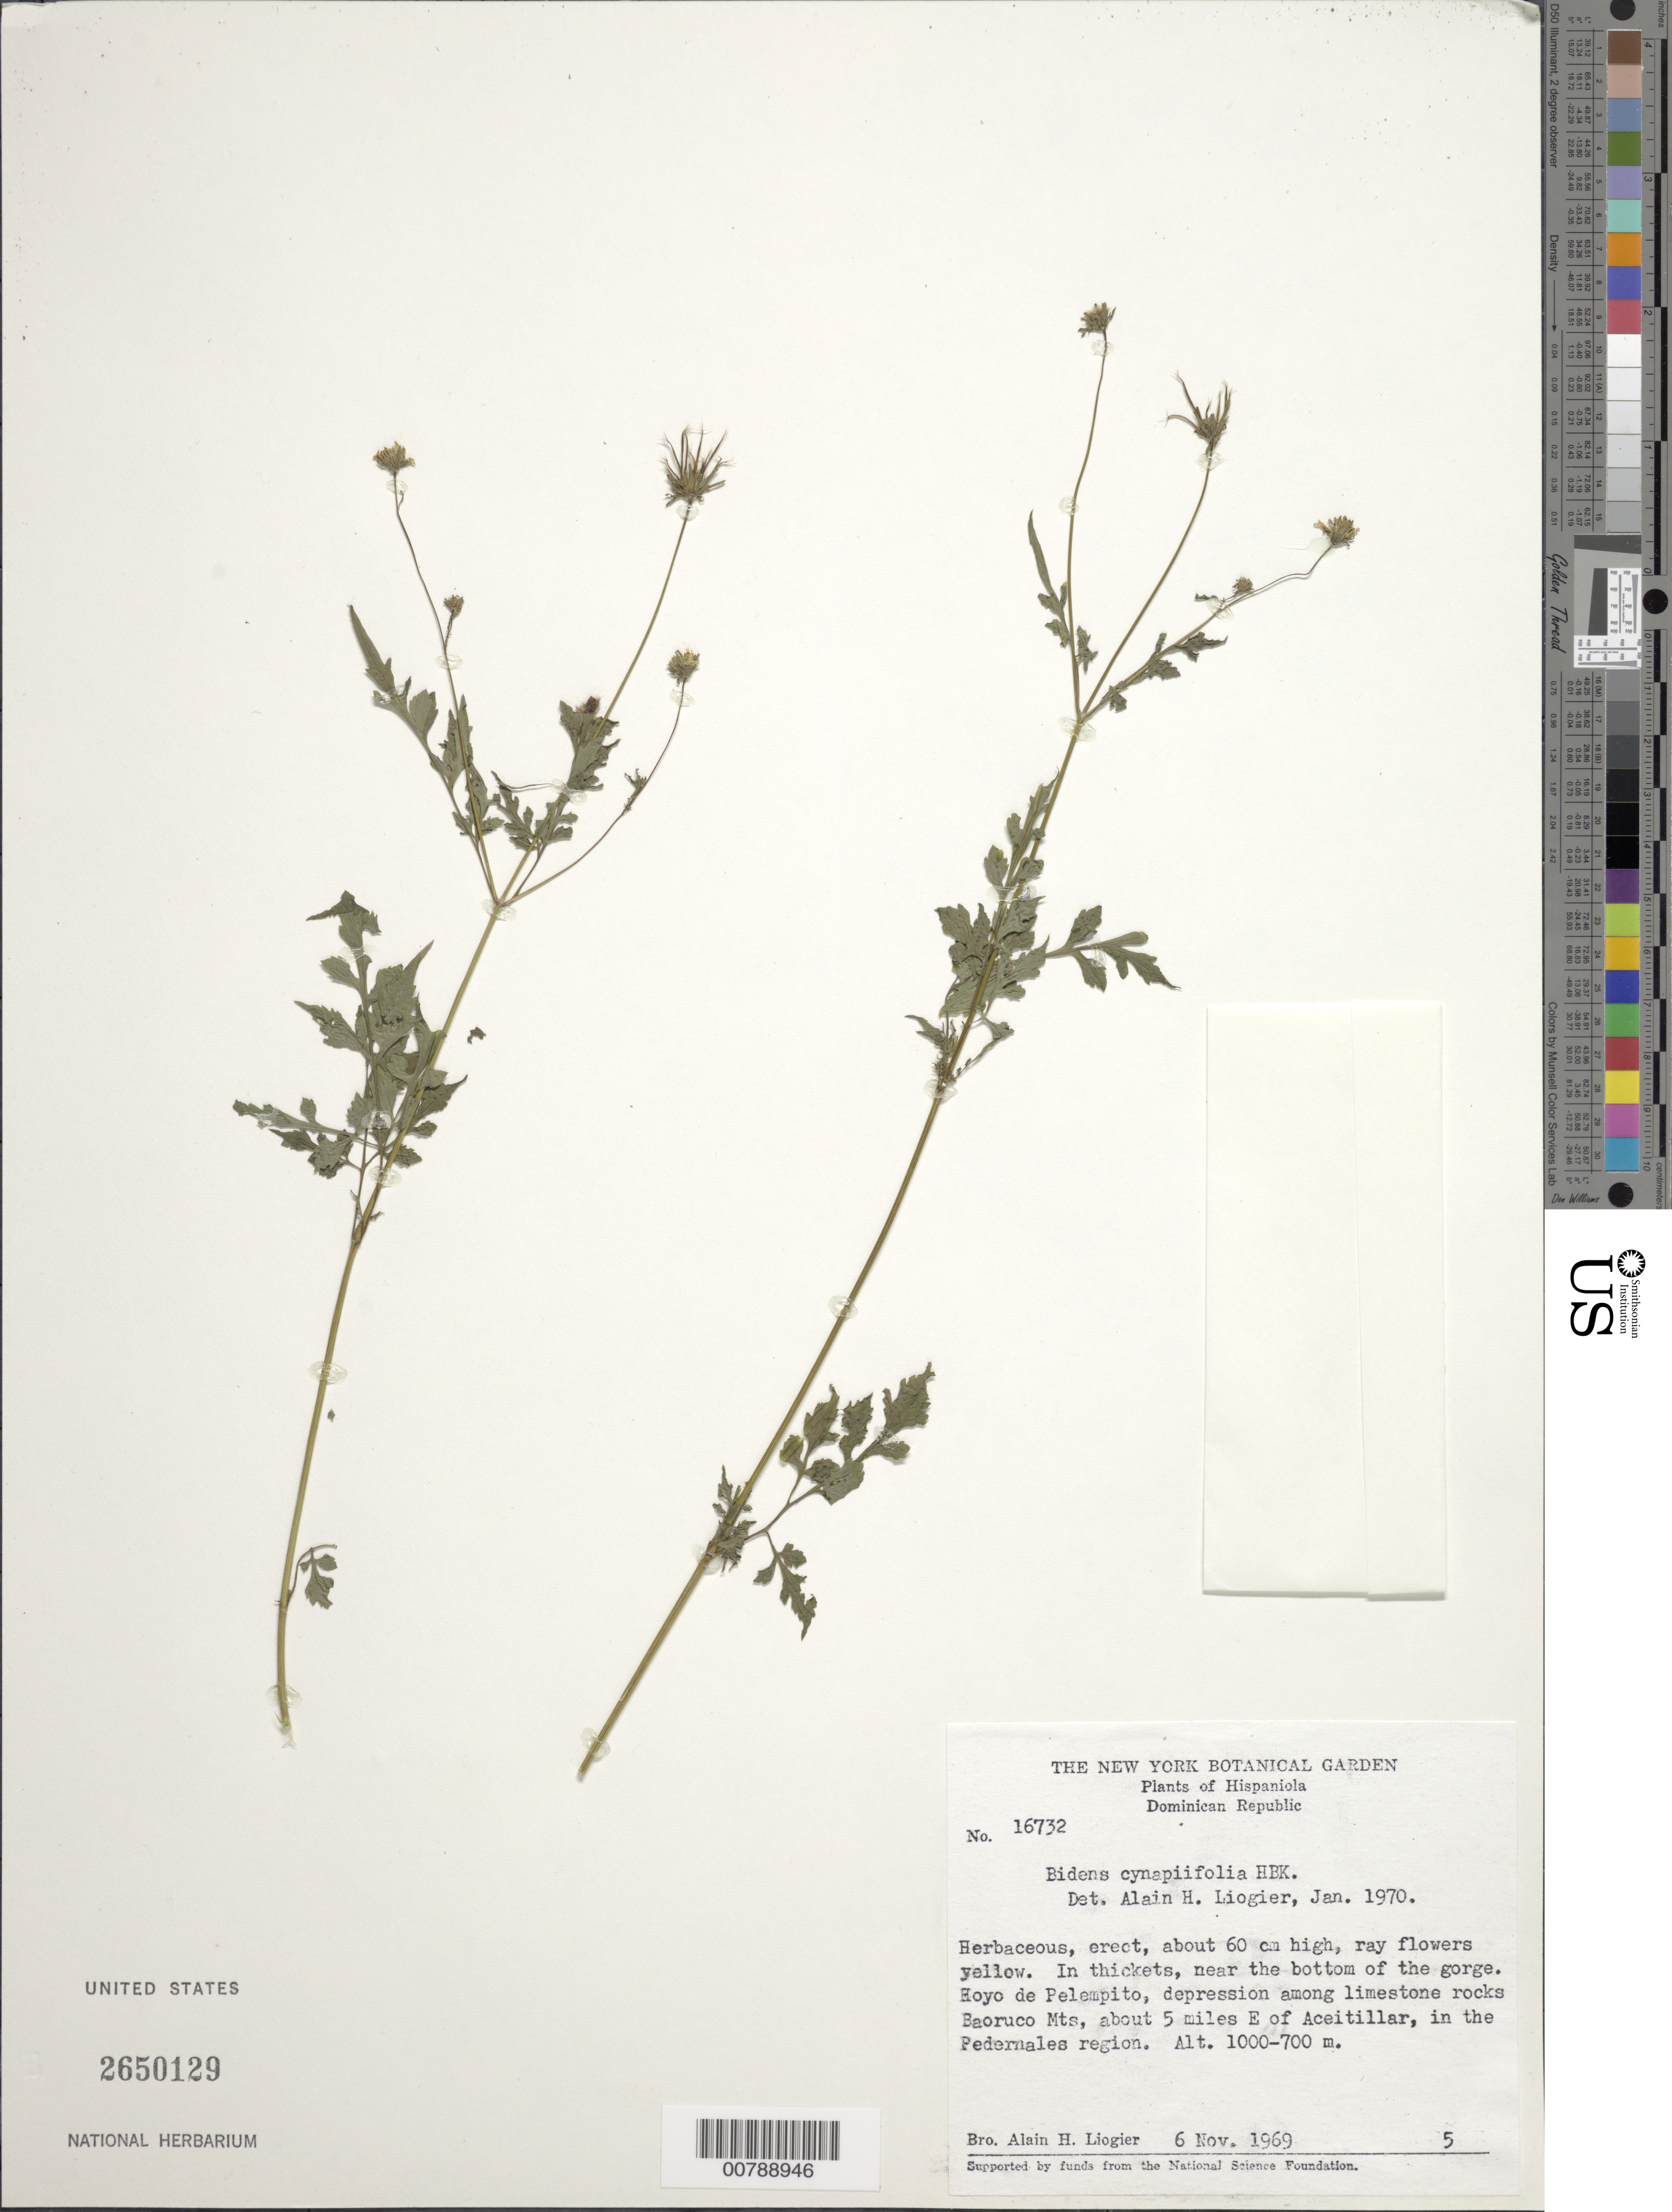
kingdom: Plantae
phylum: Tracheophyta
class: Magnoliopsida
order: Asterales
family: Asteraceae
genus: Bidens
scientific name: Bidens cynapiifolia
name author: Kunth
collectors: A. H. Liogier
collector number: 16732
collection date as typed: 06 Nov 1969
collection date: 1969-11-06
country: Dominican Republic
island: Hispaniola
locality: Near the bottom of the gorge, Hoyo de Pelempito, depression among limestone rocks. Baoruco Mts., about 5 mi E of Aceitillar, in the Pedernales Region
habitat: In thickets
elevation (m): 700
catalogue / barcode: US 2650129